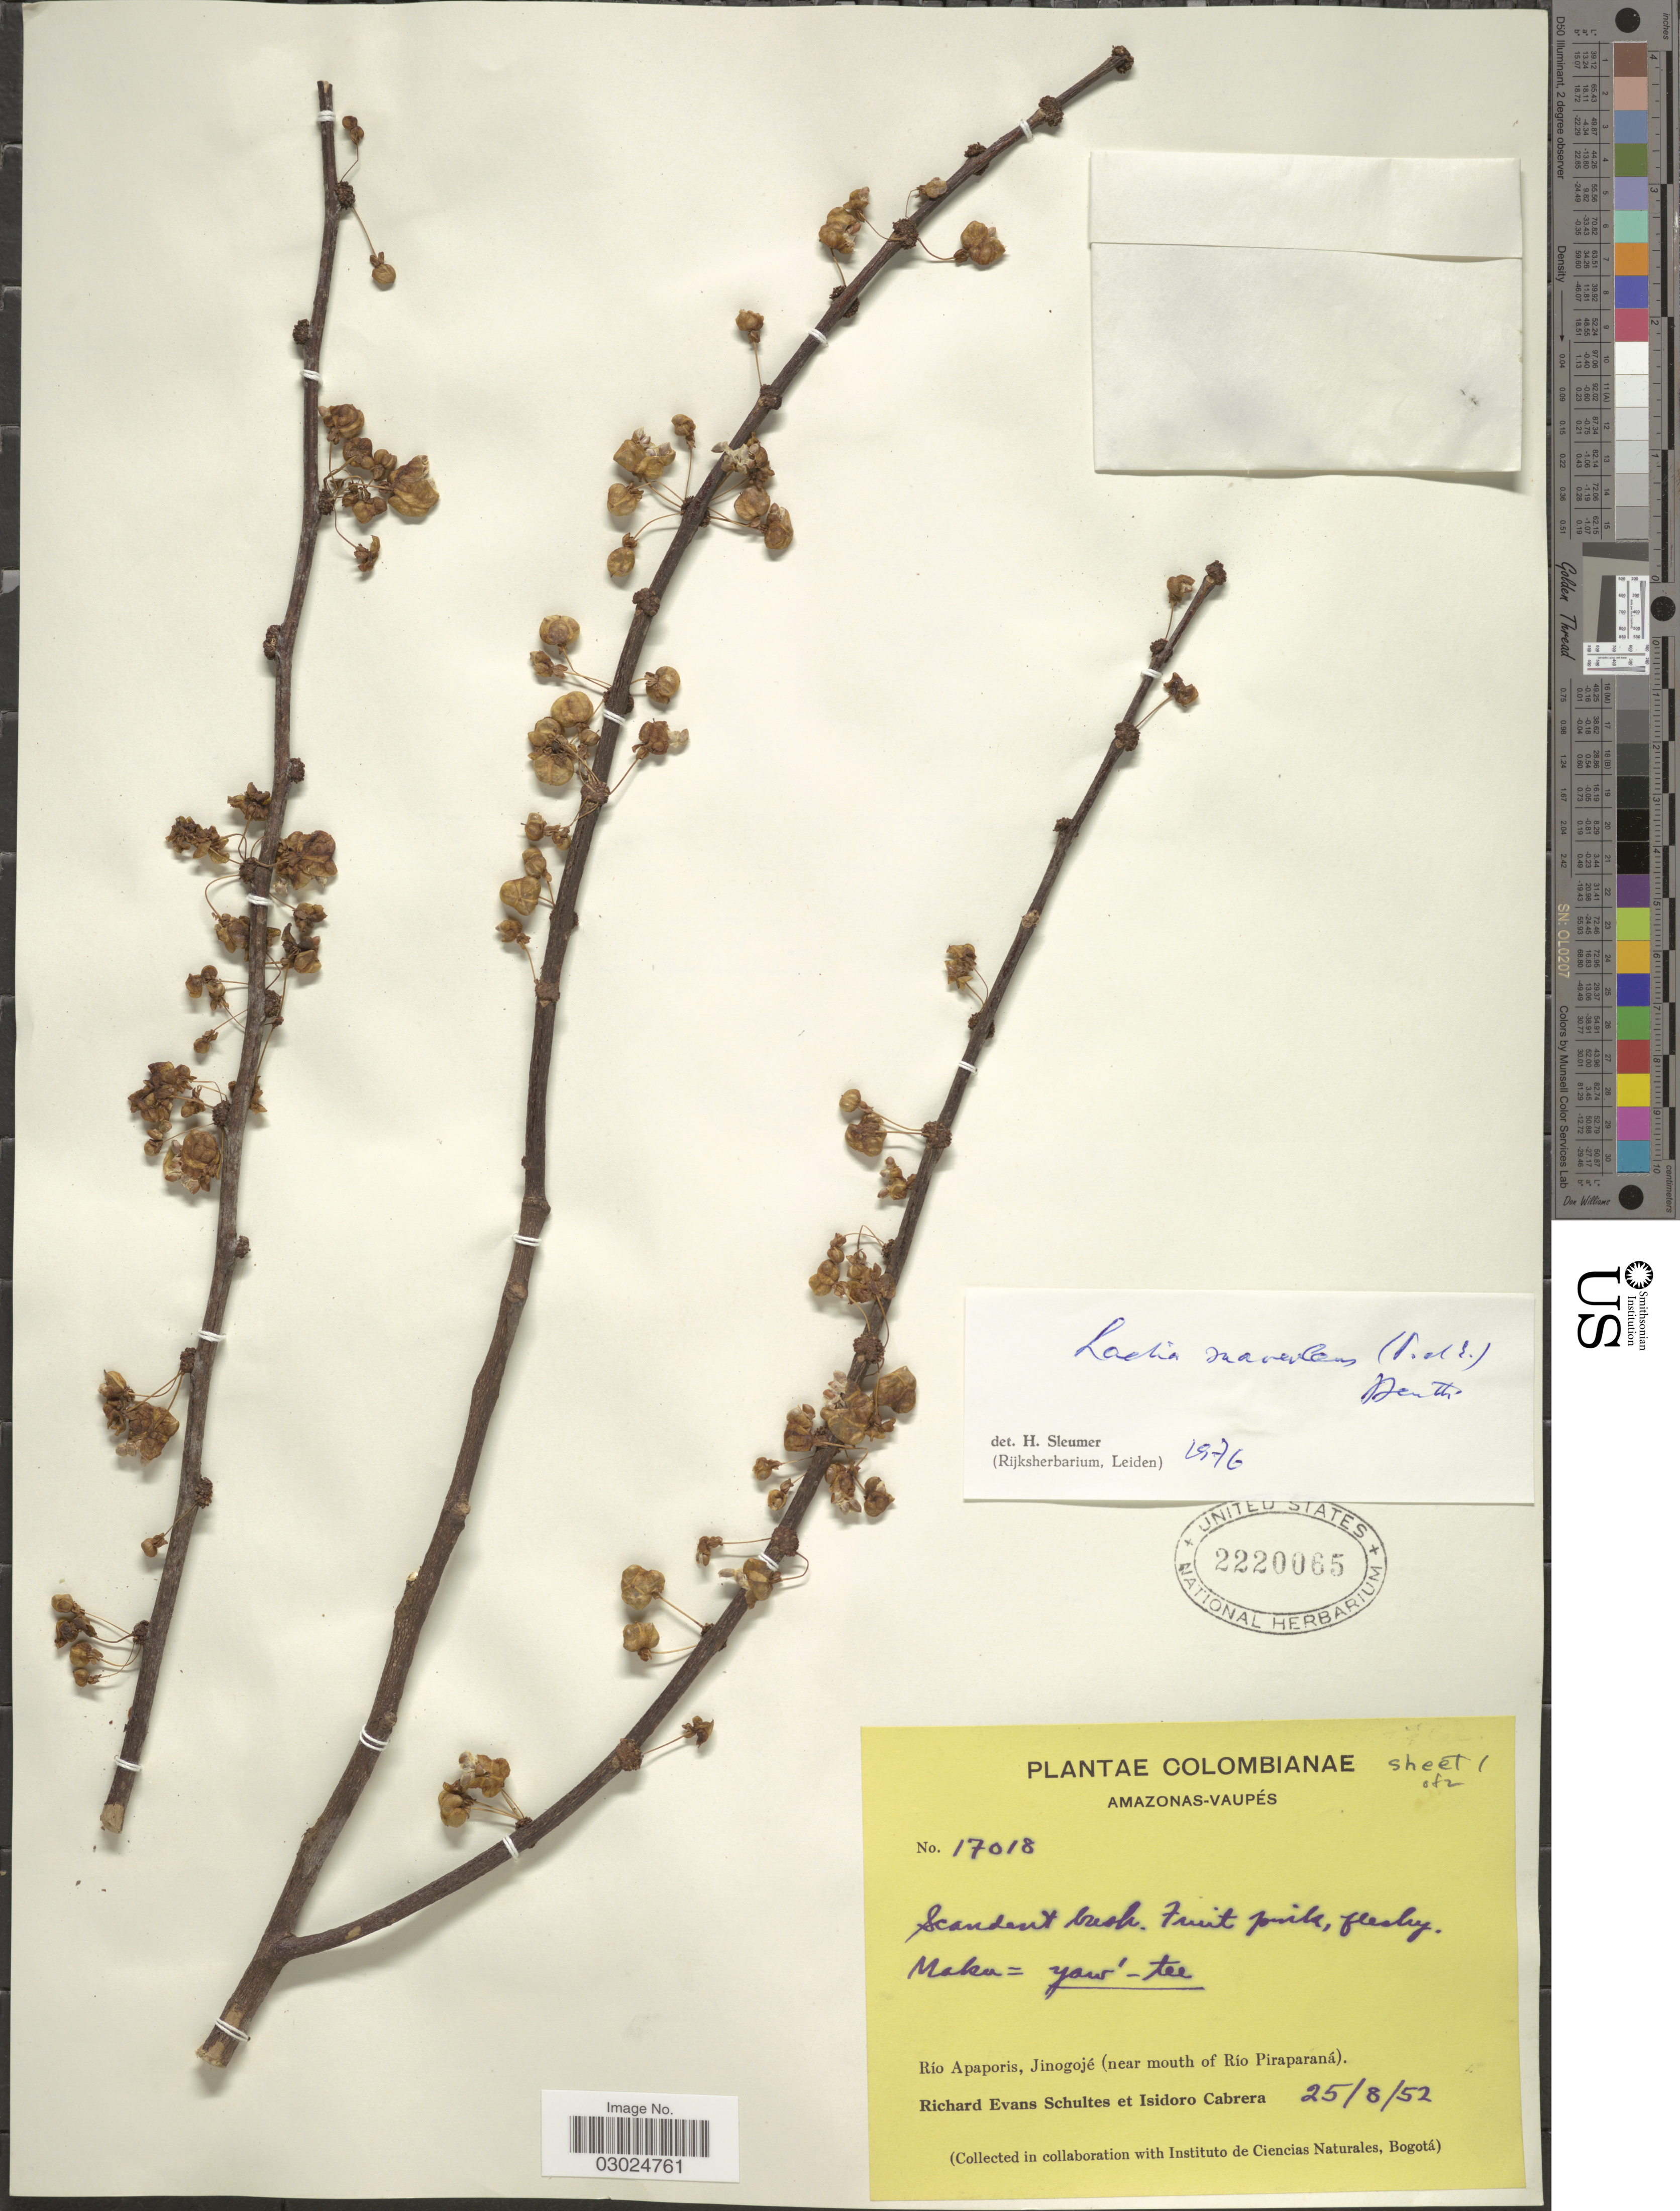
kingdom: Plantae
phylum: Tracheophyta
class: Magnoliopsida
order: Malpighiales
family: Salicaceae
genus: Laetia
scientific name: Laetia suaveolens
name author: (Poepp.) Benth.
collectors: R. E. Schultes & I. Cabrera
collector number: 17018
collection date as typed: Transcribed d/m/y: 25/8/52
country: Colombia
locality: Amazonas-Vaupés, Río Apaporis, Jinogojé (near mouth of Río Pirapraná).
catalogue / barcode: US 2220065